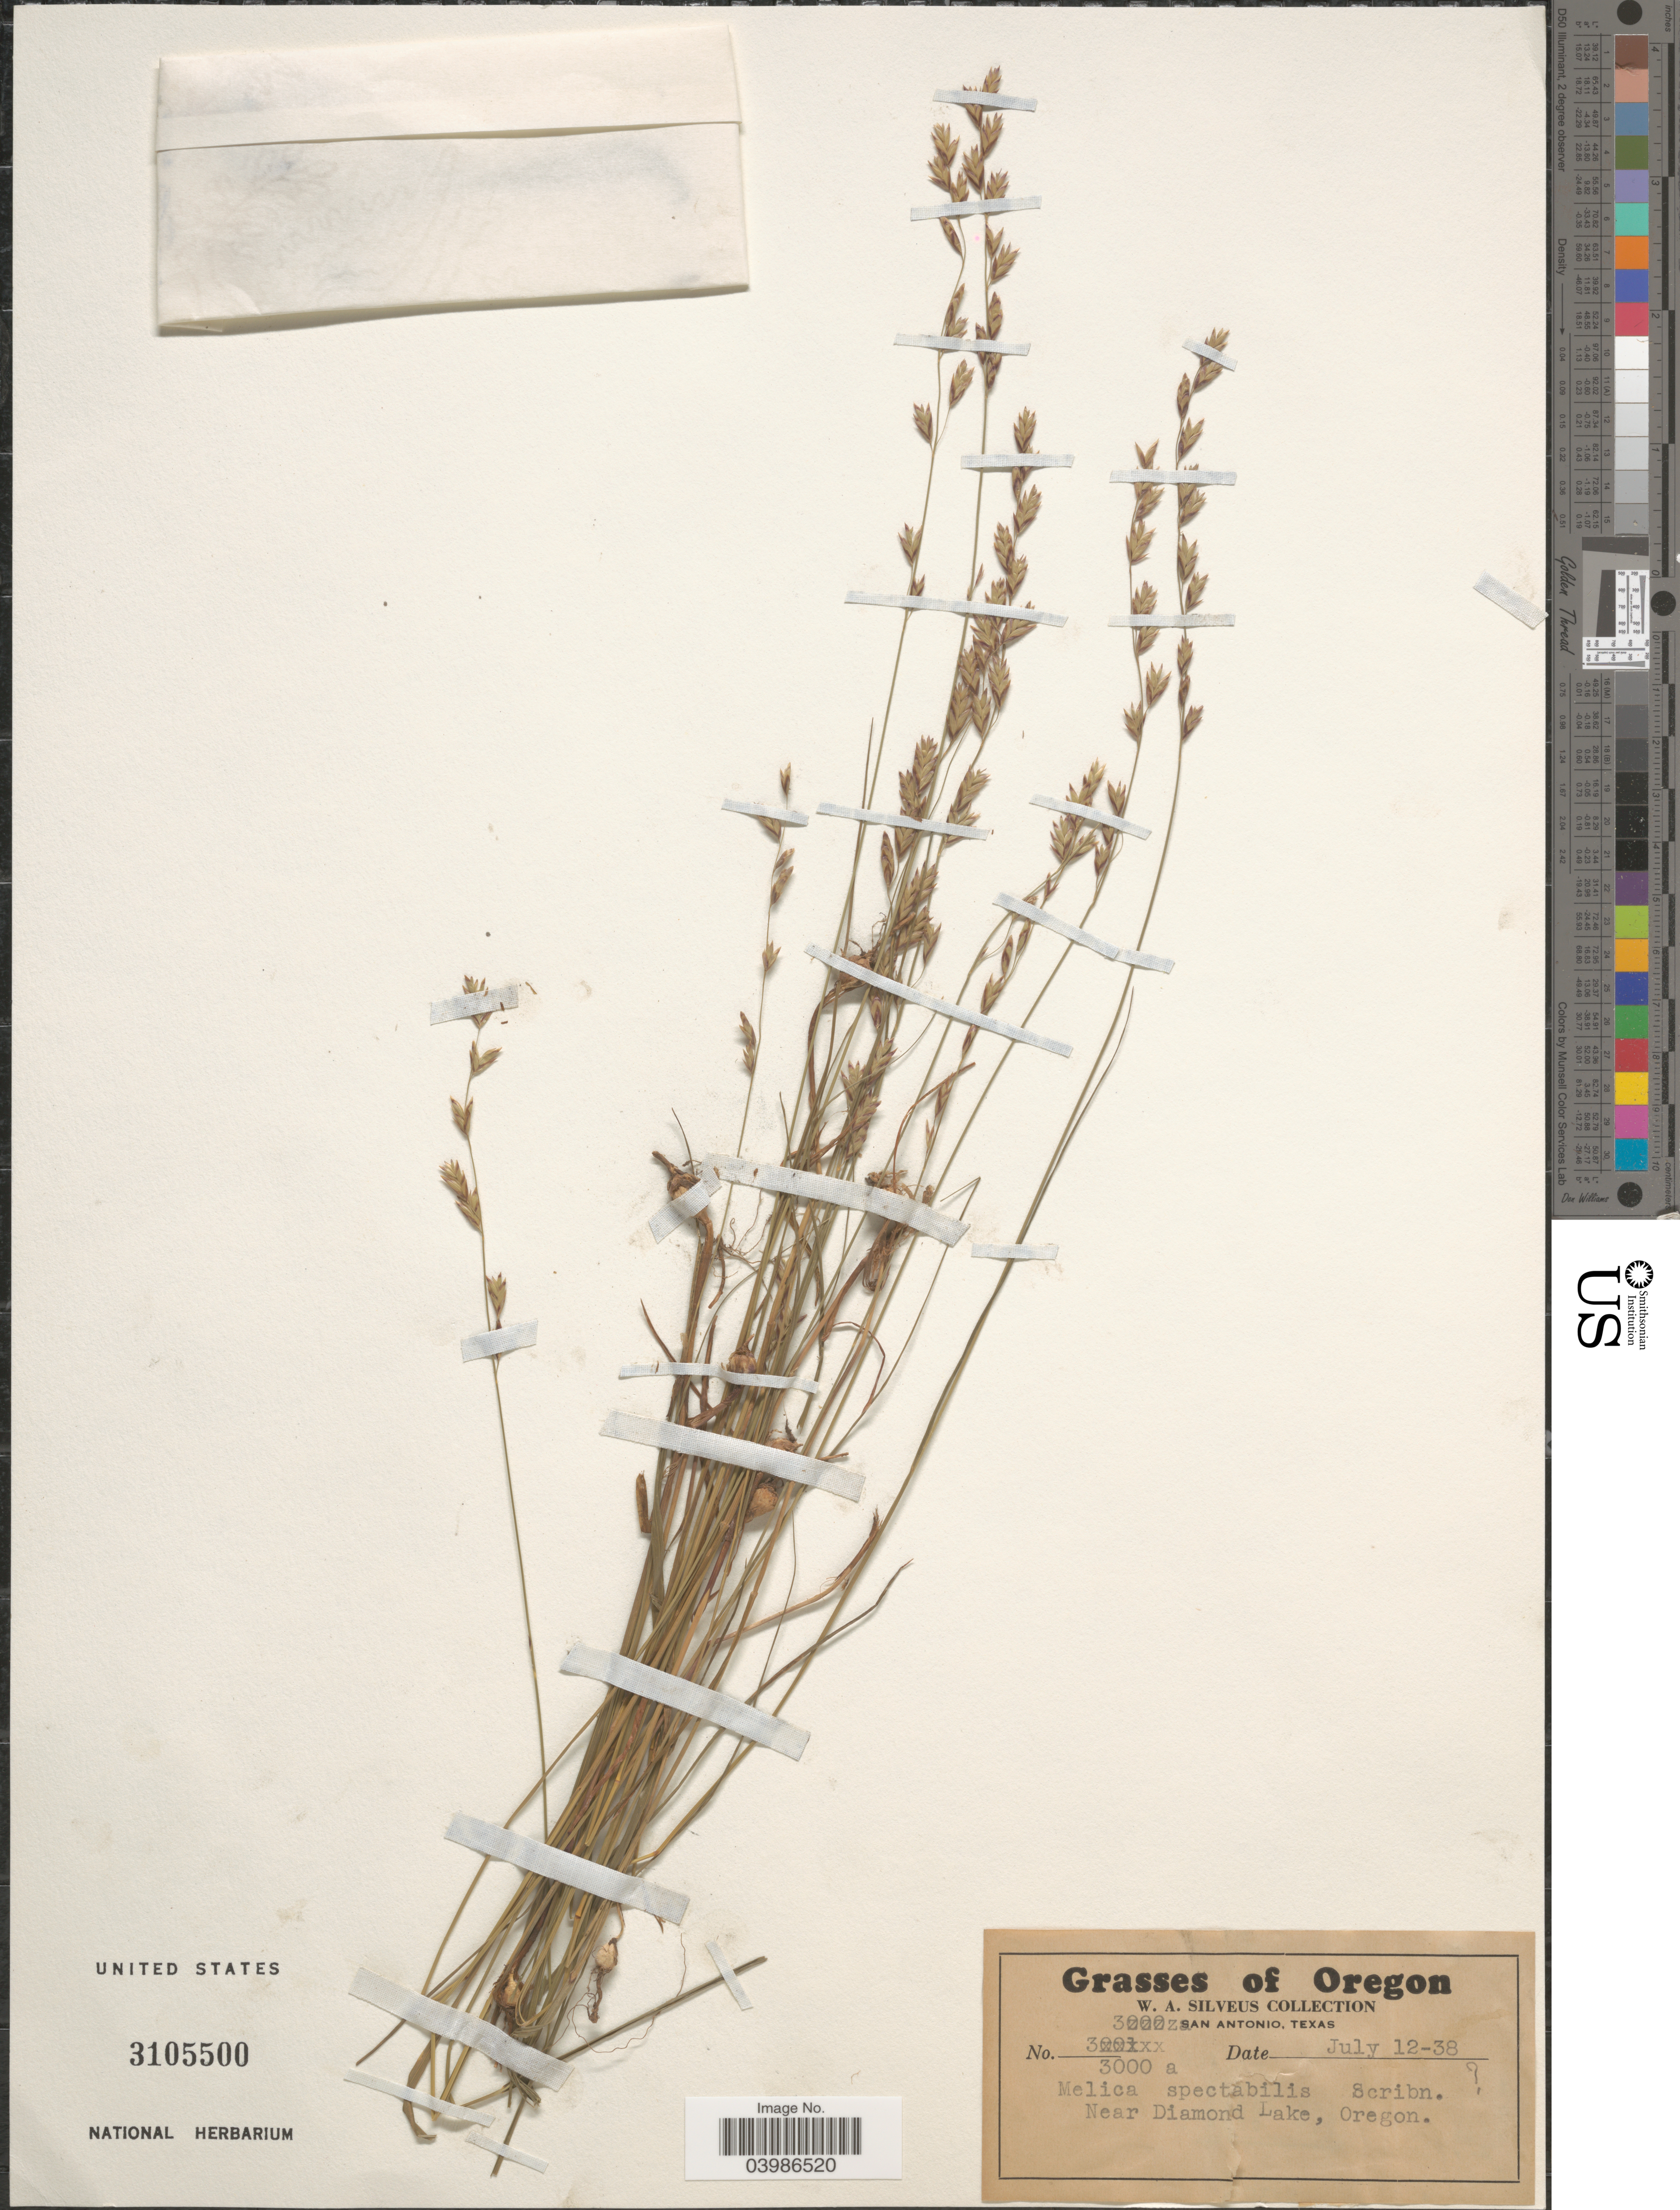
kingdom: Plantae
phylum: Tracheophyta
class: Liliopsida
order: Poales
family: Poaceae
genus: Melica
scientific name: Melica spectabilis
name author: Scribn.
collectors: W. Silveus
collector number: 3000a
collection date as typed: Transcribed d/m/y: 12/7/38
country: United States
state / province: Oregon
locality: Near Diamond Lake.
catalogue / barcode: US 3105500